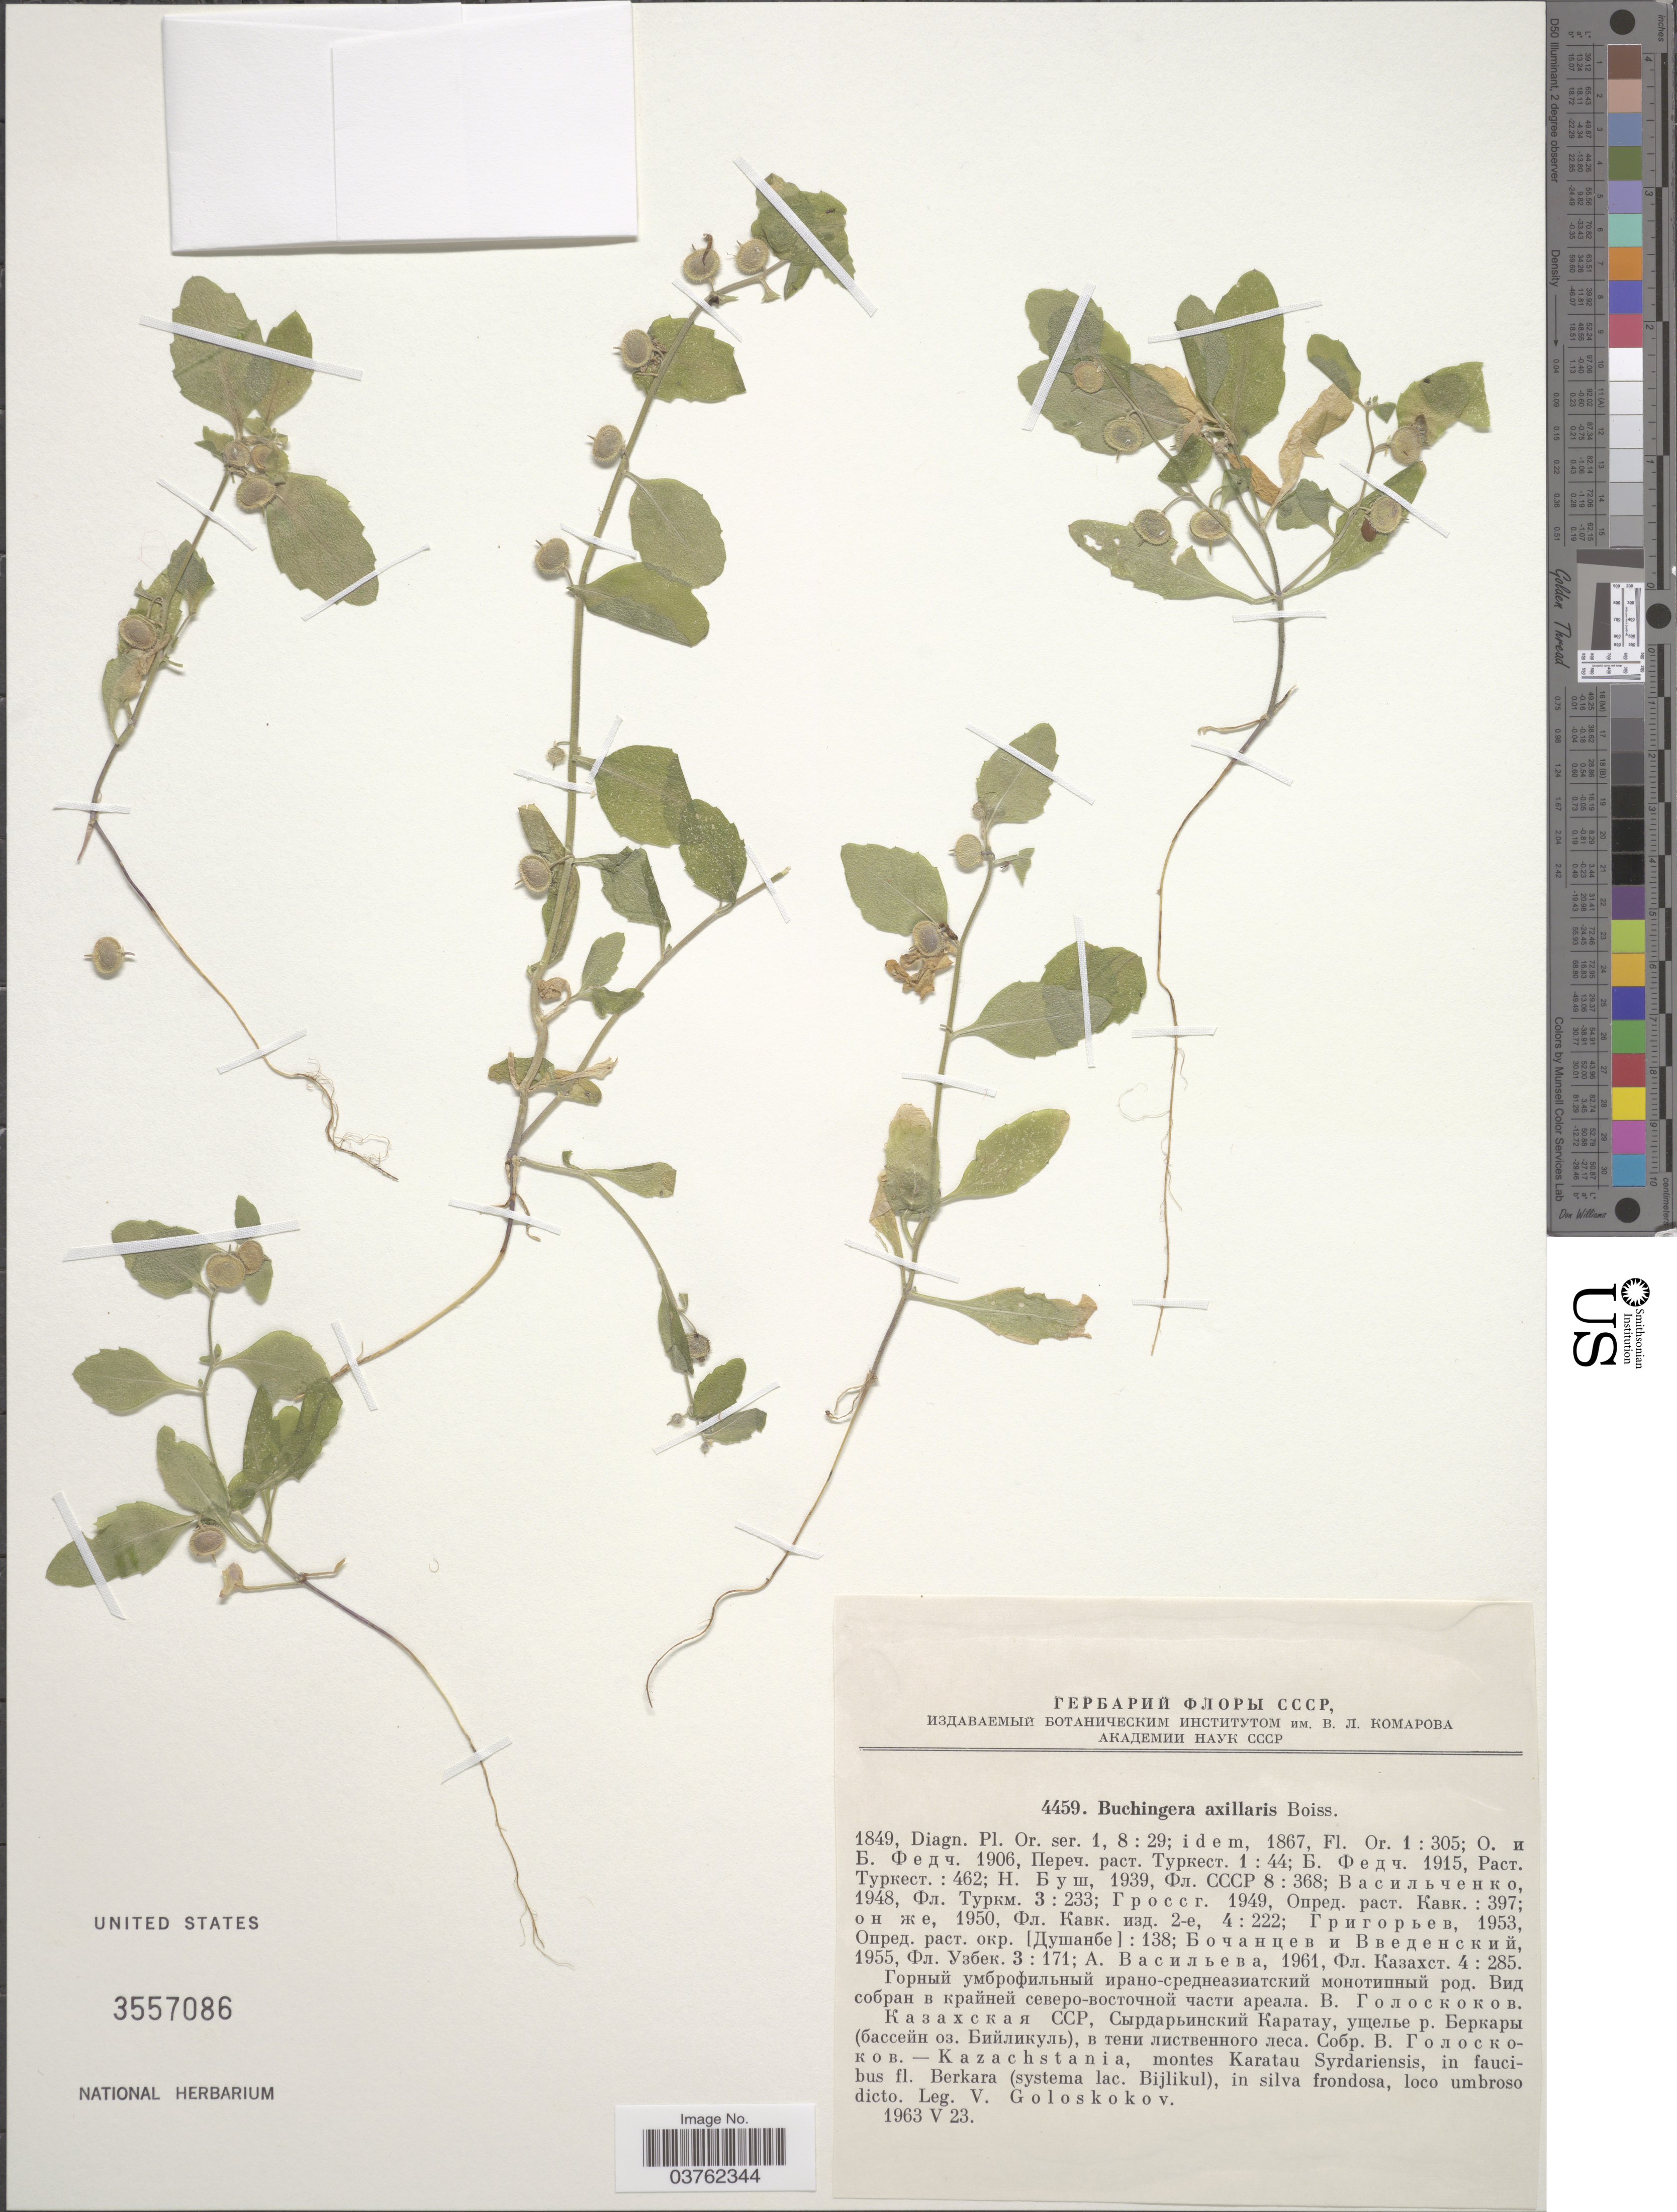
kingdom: Plantae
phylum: Tracheophyta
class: Magnoliopsida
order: Brassicales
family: Brassicaceae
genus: Buchingera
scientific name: Buchingera axillaris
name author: Boiss. & Hohen.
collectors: V. P. Goloskokov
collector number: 4459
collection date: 1963-05-23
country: Kazakhstan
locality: Kazachstania, montes Karatau Syrdariensis, in faucibus fl. Berkara (systema lac. Bijlikul), in silva frondosa, loco umbroso dicto.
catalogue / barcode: US 3557086